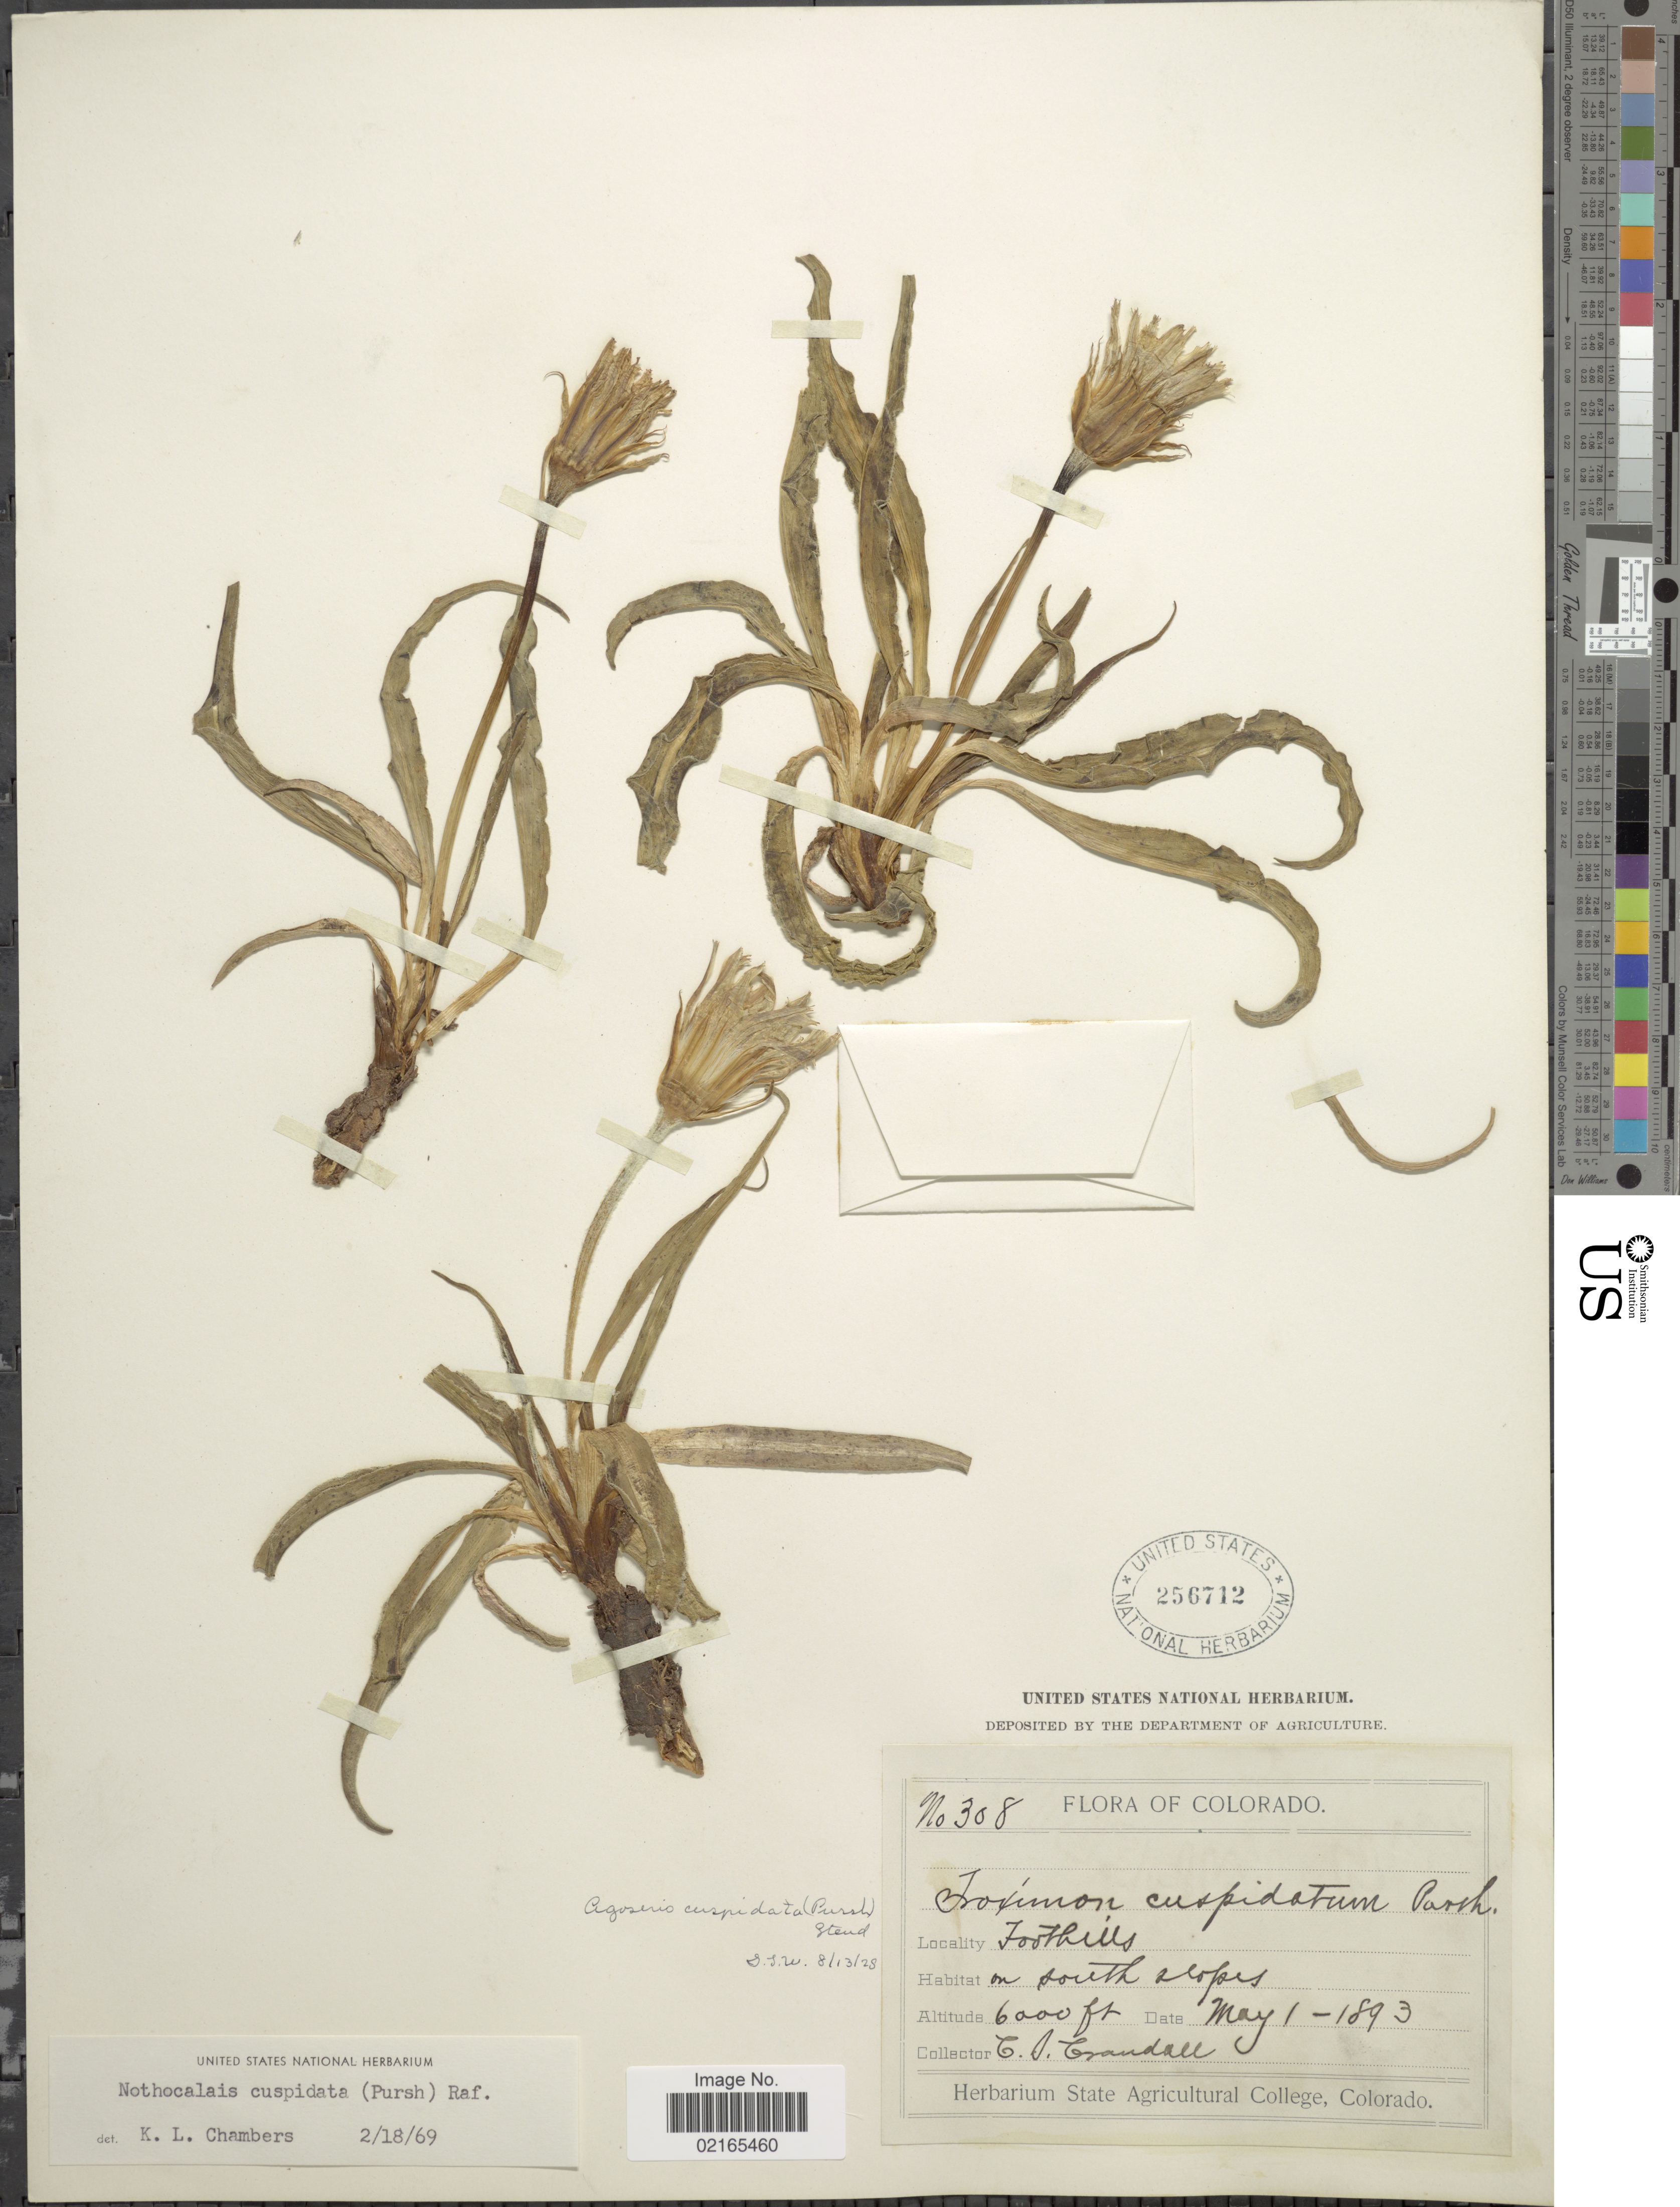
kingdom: Plantae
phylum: Tracheophyta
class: Magnoliopsida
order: Asterales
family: Asteraceae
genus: Nothocalais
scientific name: Nothocalais cuspidata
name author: (Pursh) Greene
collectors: C. Crandall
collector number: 308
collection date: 1893-05-01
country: United States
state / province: Colorado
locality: Foothills, on south slopes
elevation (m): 1829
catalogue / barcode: US 256712